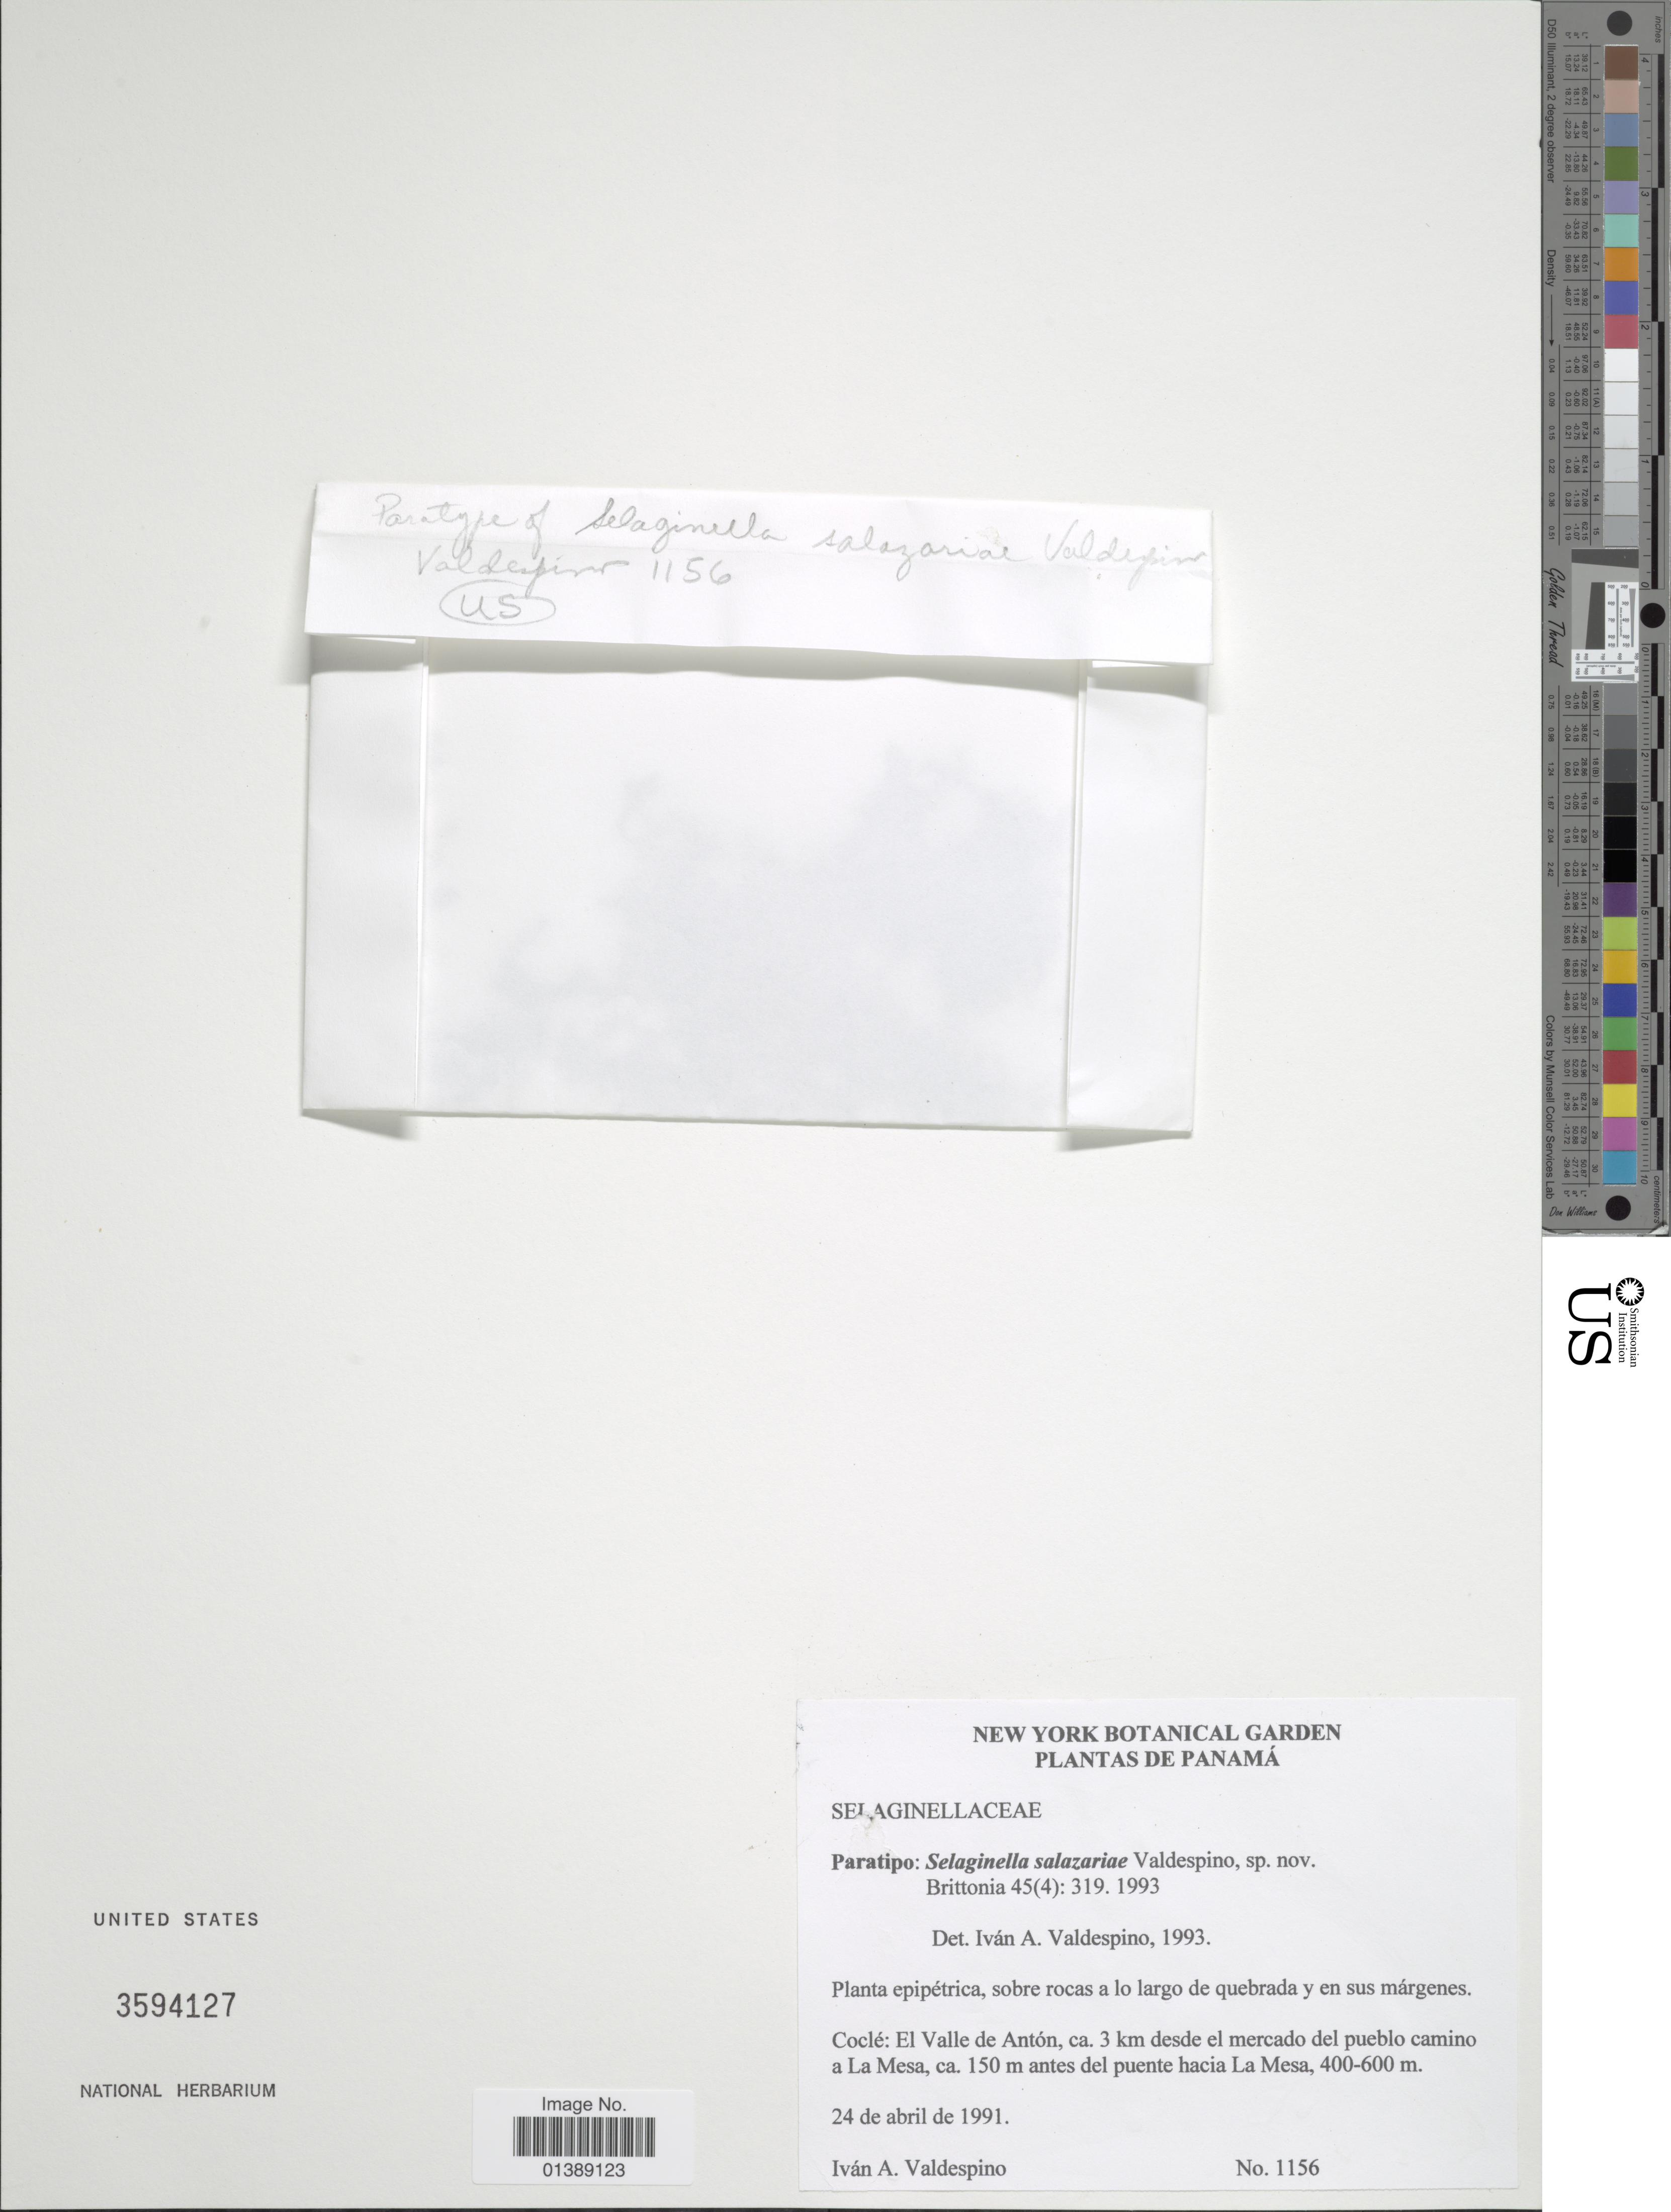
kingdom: Plantae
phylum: Tracheophyta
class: Lycopodiopsida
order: Selaginellales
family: Selaginellaceae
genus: Selaginella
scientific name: Selaginella salazariae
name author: Valdespino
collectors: I. A. Valdespino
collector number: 1156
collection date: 1991-04-24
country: Panama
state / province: Coclé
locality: El valle de Antó, ca 3 km desde el mercado del pueblo camino a La Mesa, ca 150 m antes del puente hacia La Mesa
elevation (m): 400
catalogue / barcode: US 3594127